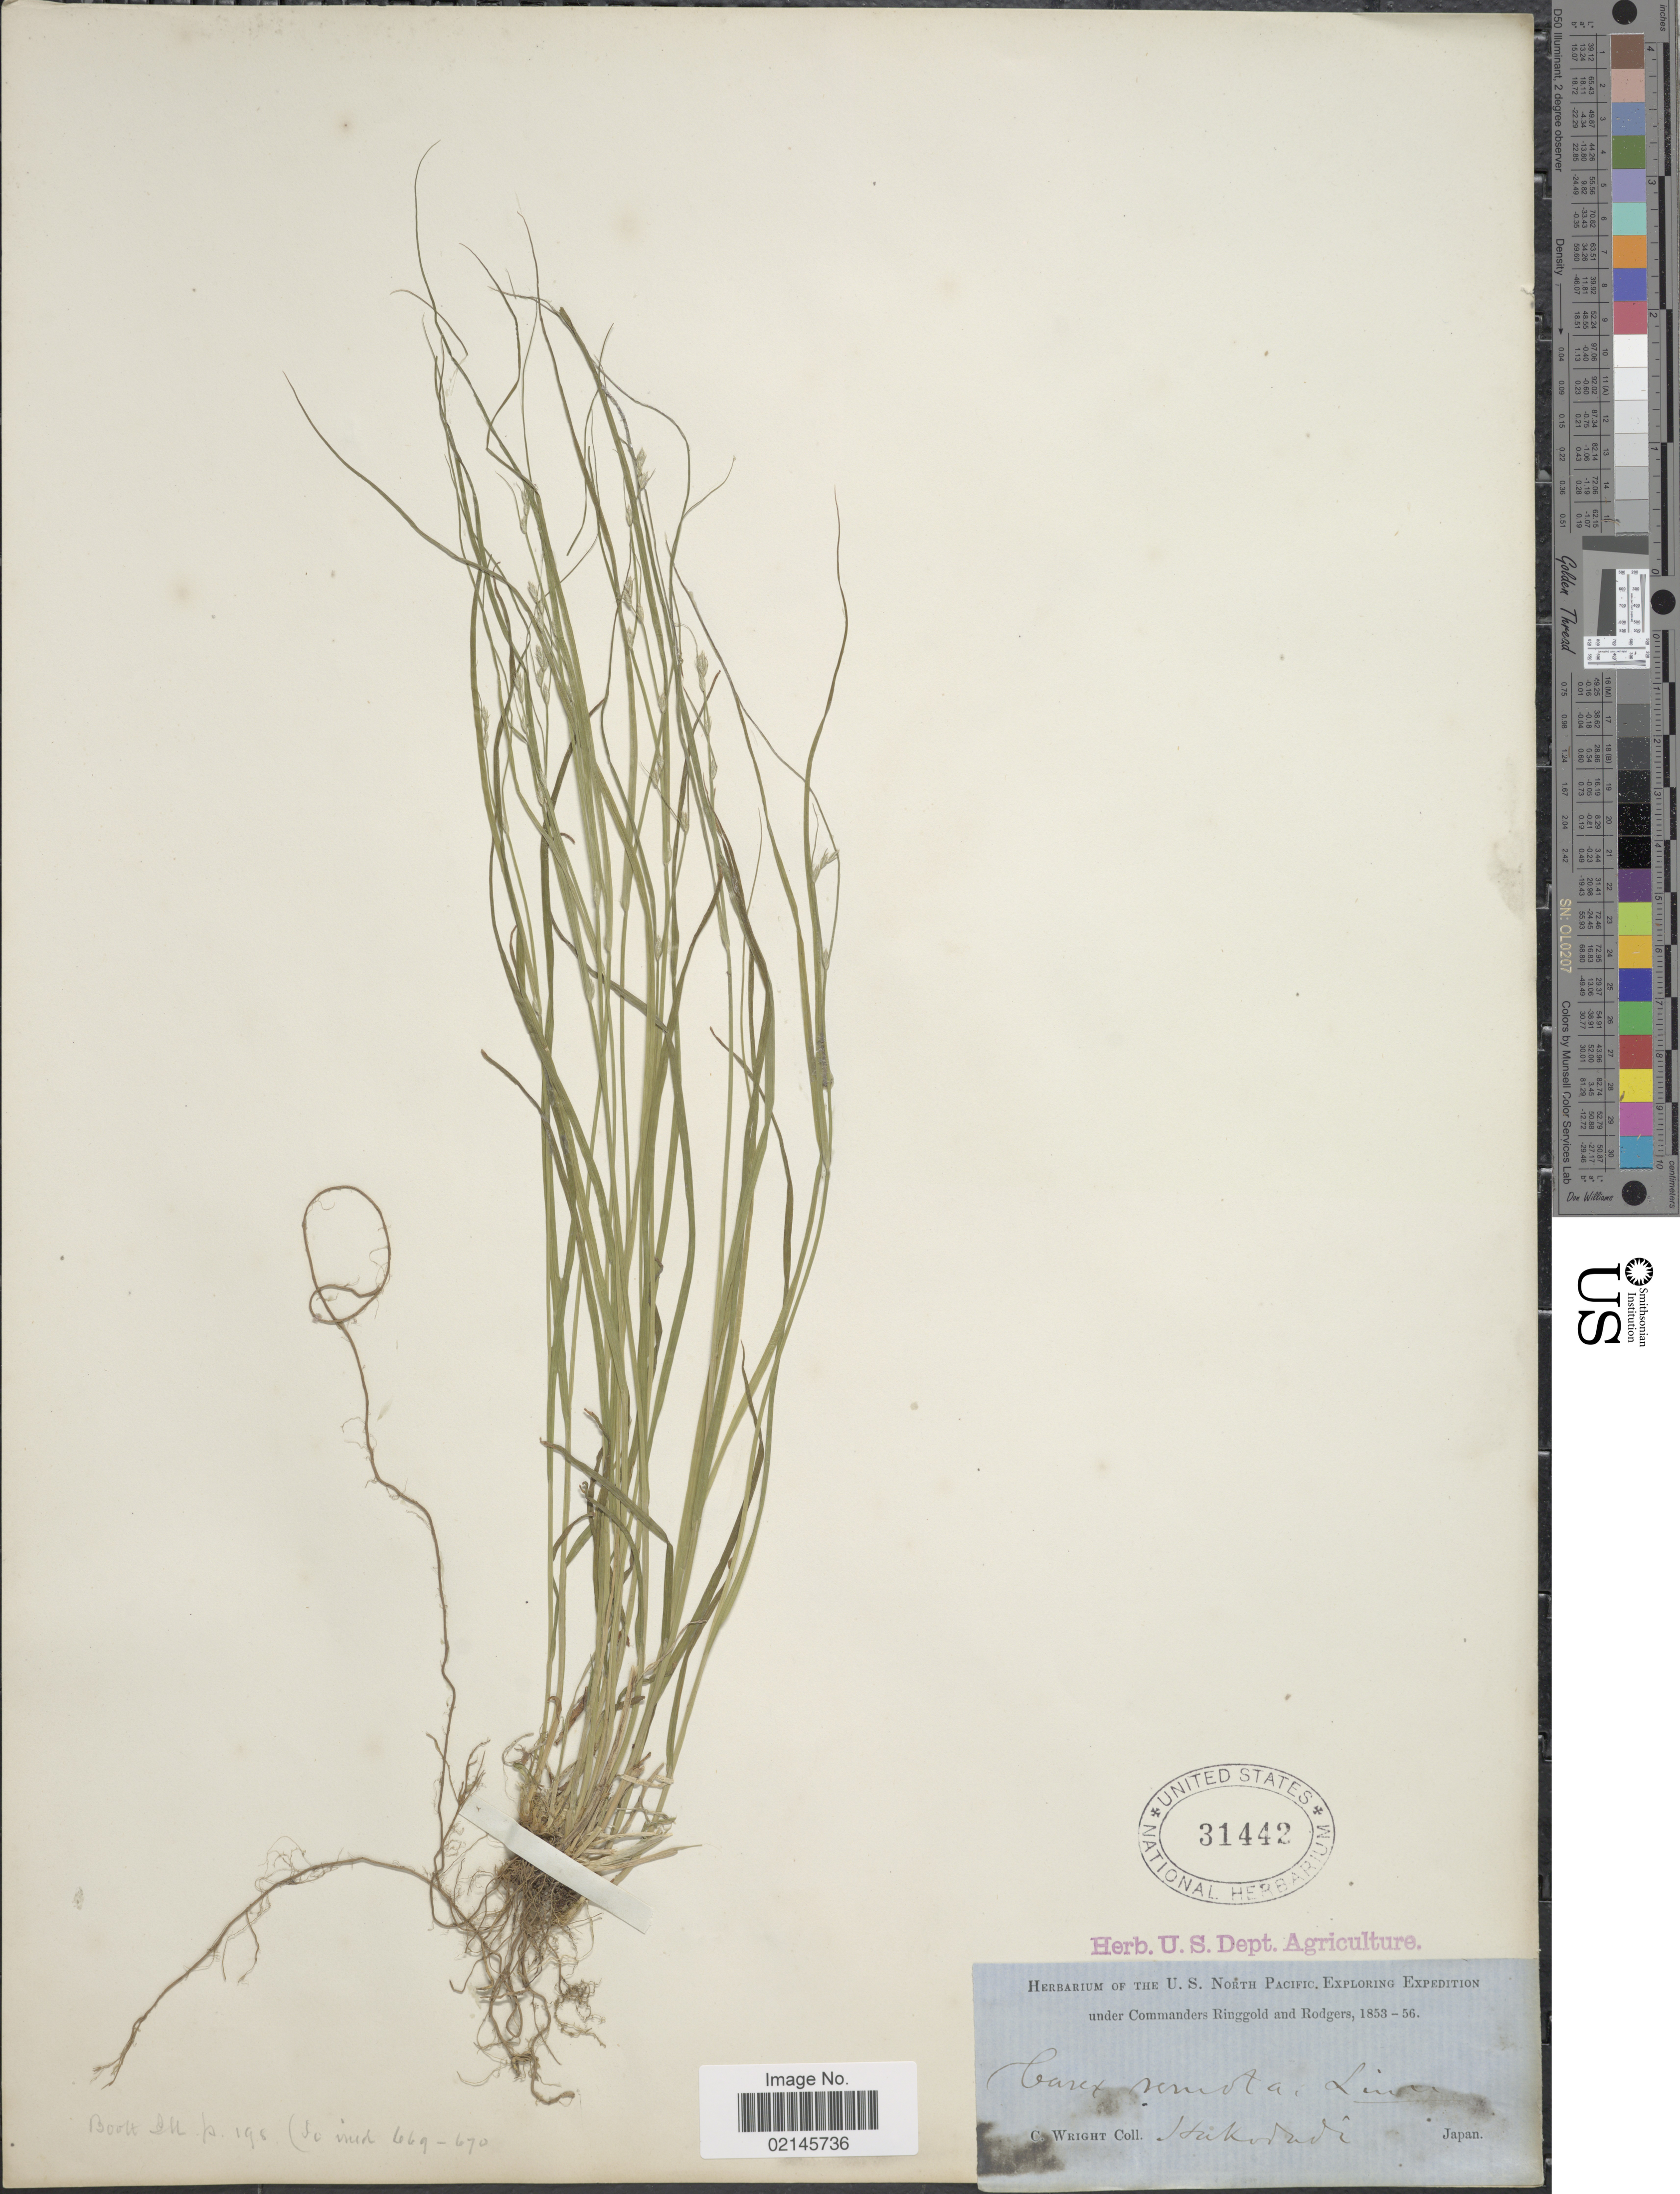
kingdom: Plantae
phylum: Tracheophyta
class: Liliopsida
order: Poales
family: Cyperaceae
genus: Carex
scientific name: Carex remota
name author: L.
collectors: C. Wright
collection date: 1853/1856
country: Japan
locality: Hakodadi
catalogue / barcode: US 31442